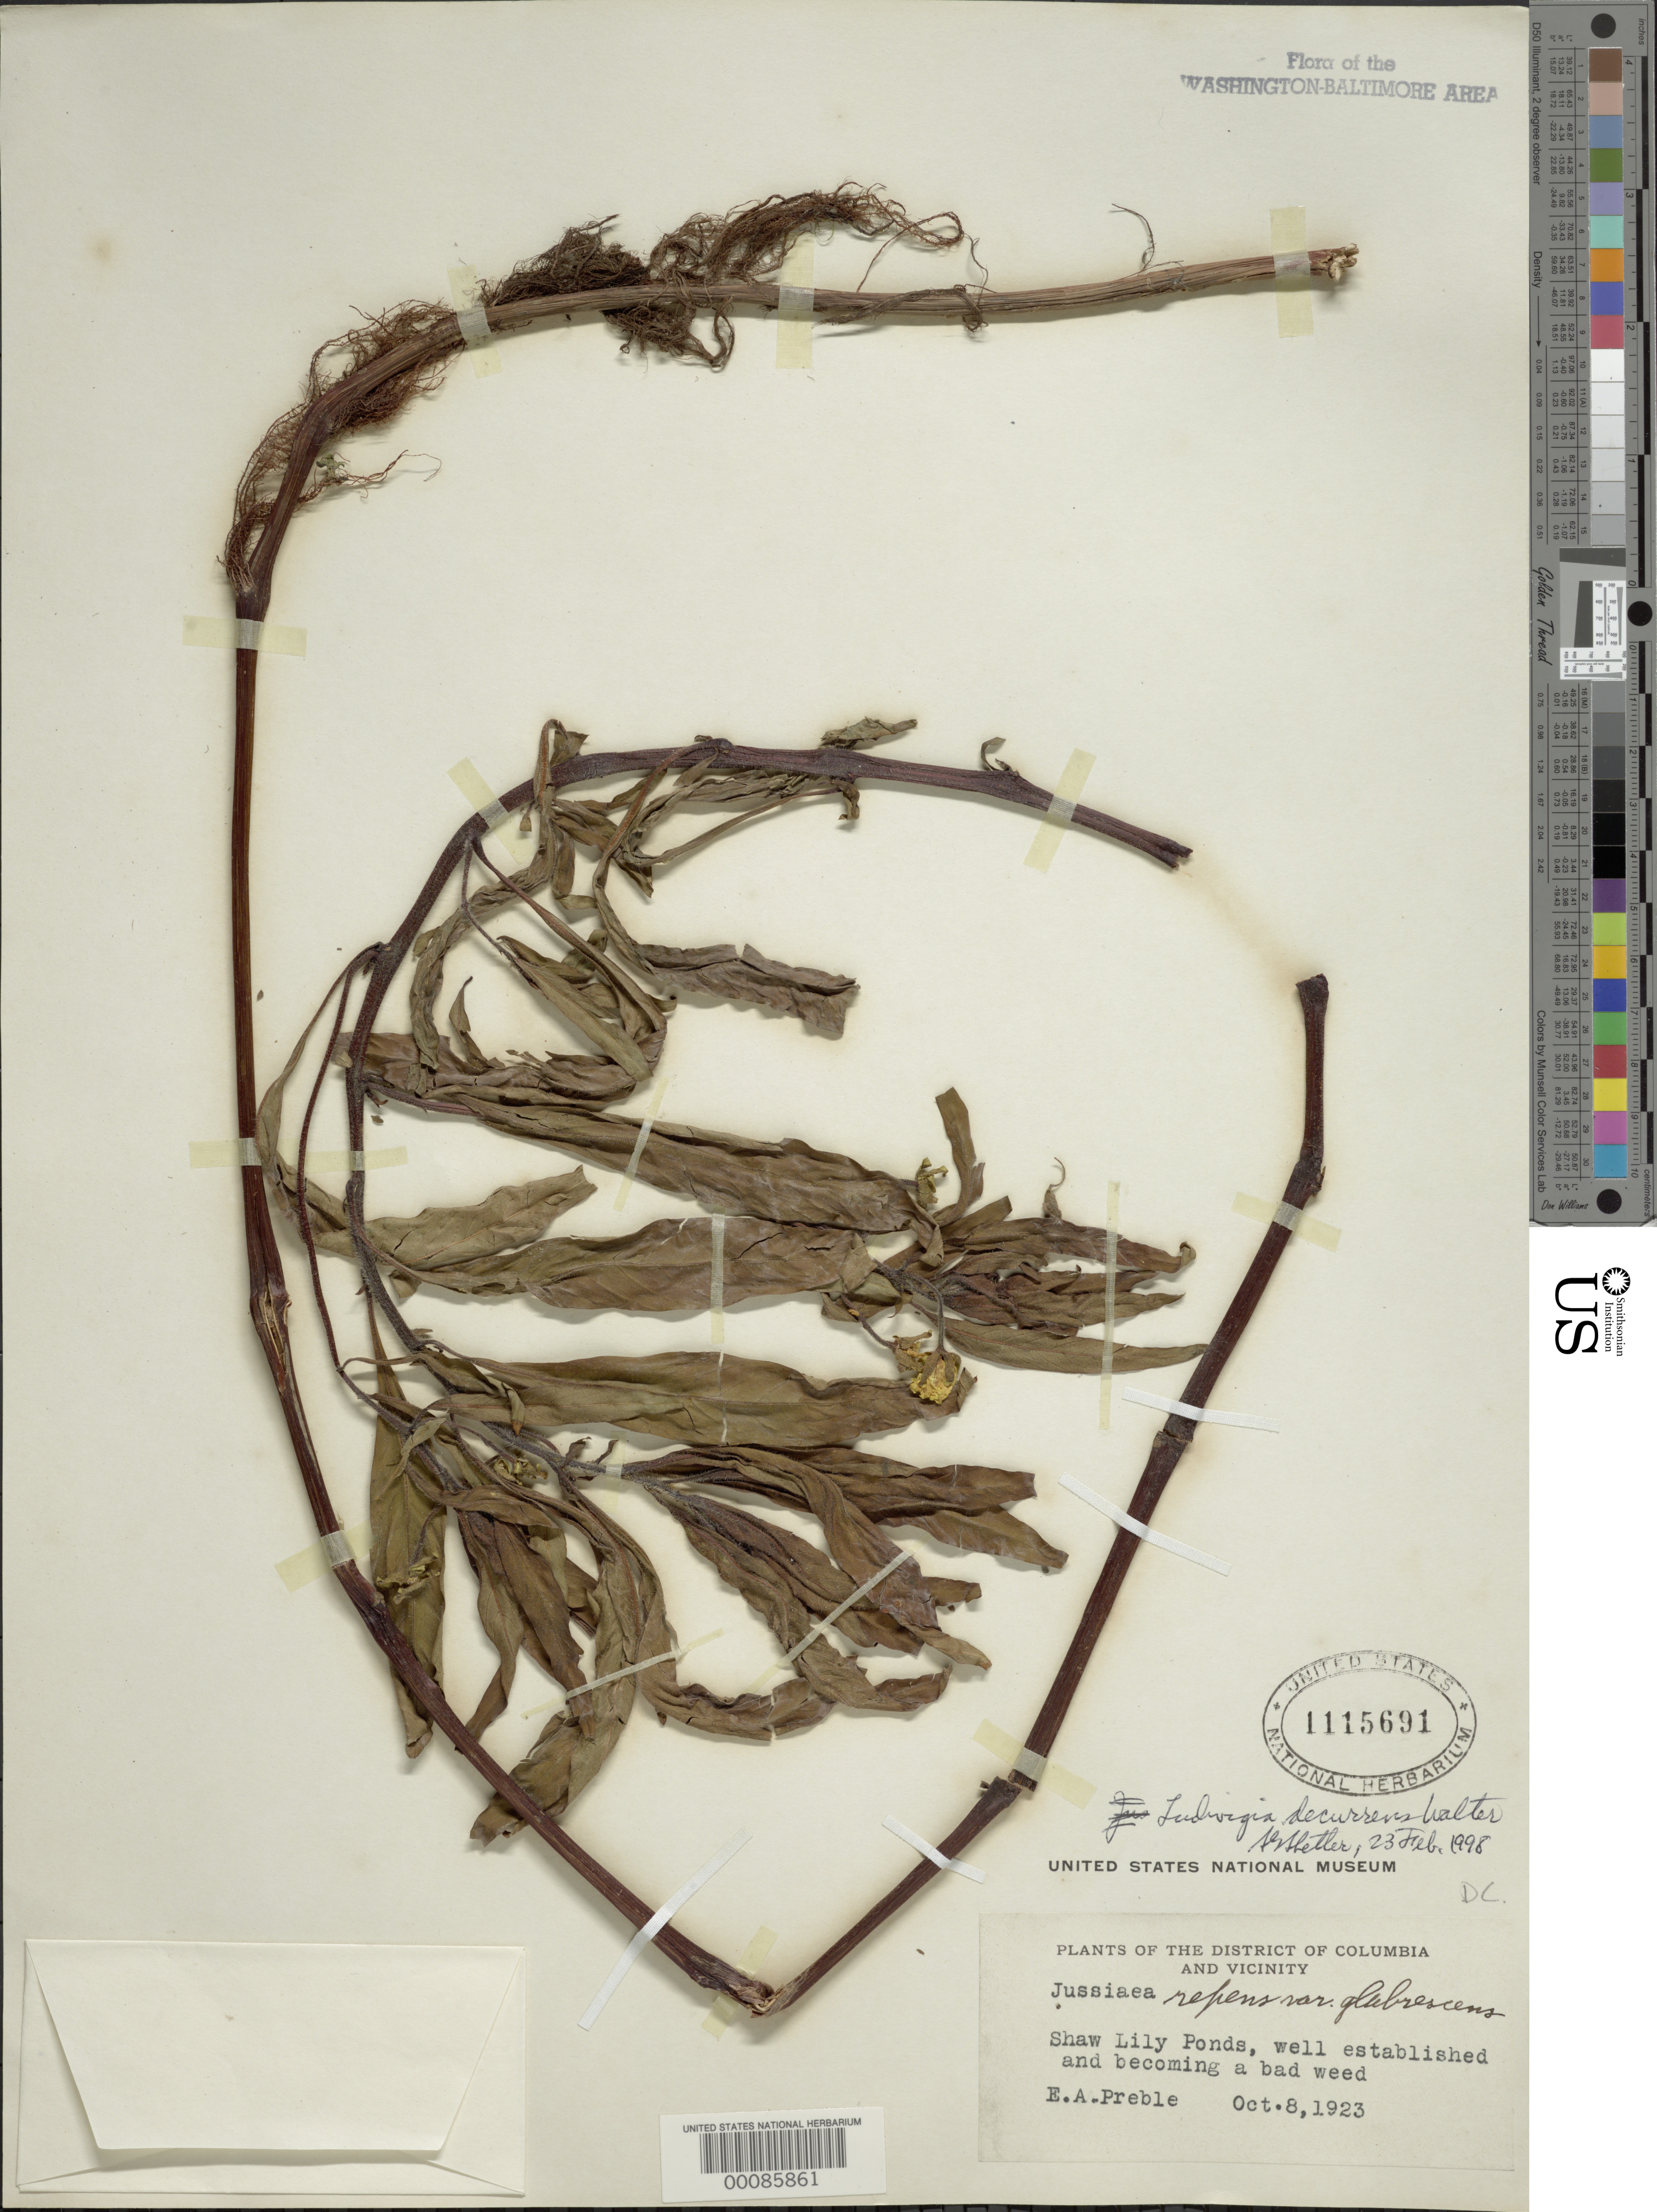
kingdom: Plantae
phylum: Tracheophyta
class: Magnoliopsida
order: Myrtales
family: Onagraceae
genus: Ludwigia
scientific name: Ludwigia decurrens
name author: Walter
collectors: E. Preble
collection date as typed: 08 Oct 1923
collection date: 1923-10-08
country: United States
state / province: District of Columbia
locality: Shaw Lily Ponds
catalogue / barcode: US 1115691